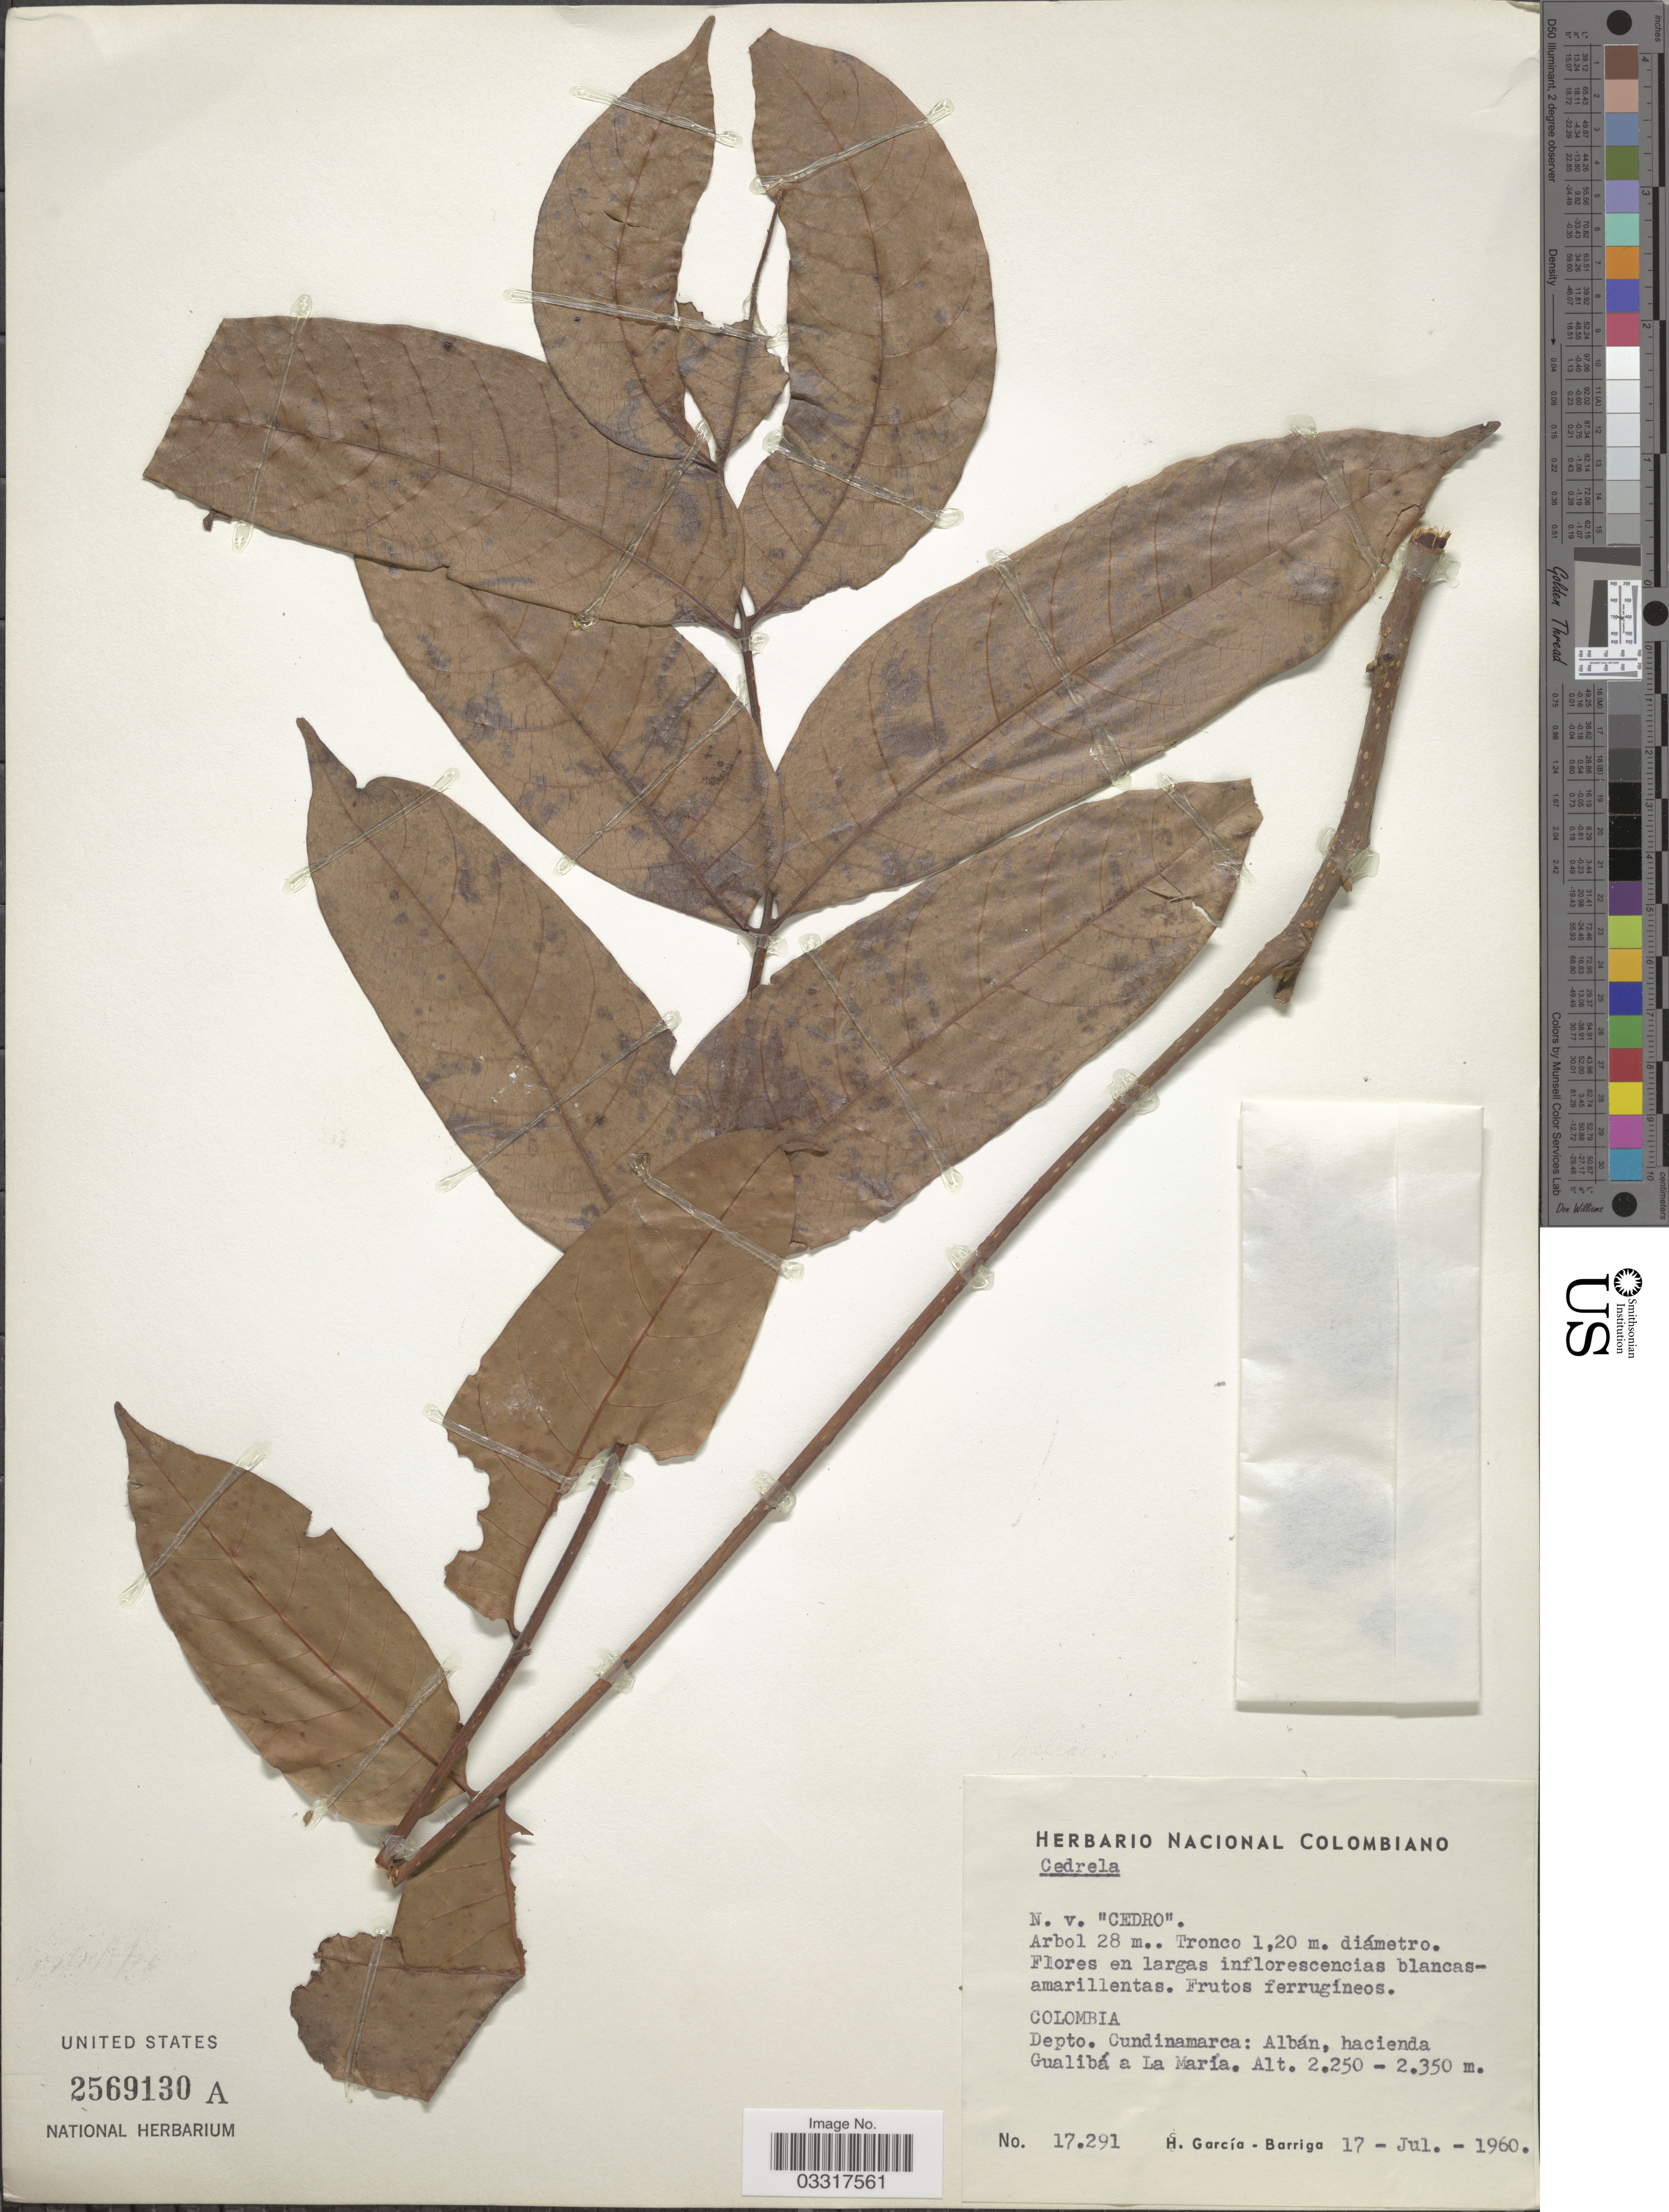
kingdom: Plantae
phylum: Tracheophyta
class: Magnoliopsida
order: Sapindales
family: Meliaceae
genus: Cedrela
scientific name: Cedrela sp.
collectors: H. García Barriga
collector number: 17291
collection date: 1960-07-17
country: Colombia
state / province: Cundinamarca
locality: Depto. Cundinamarca: Albán, hacienda Gualibá a La María.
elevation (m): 2250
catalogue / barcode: US 2569130A